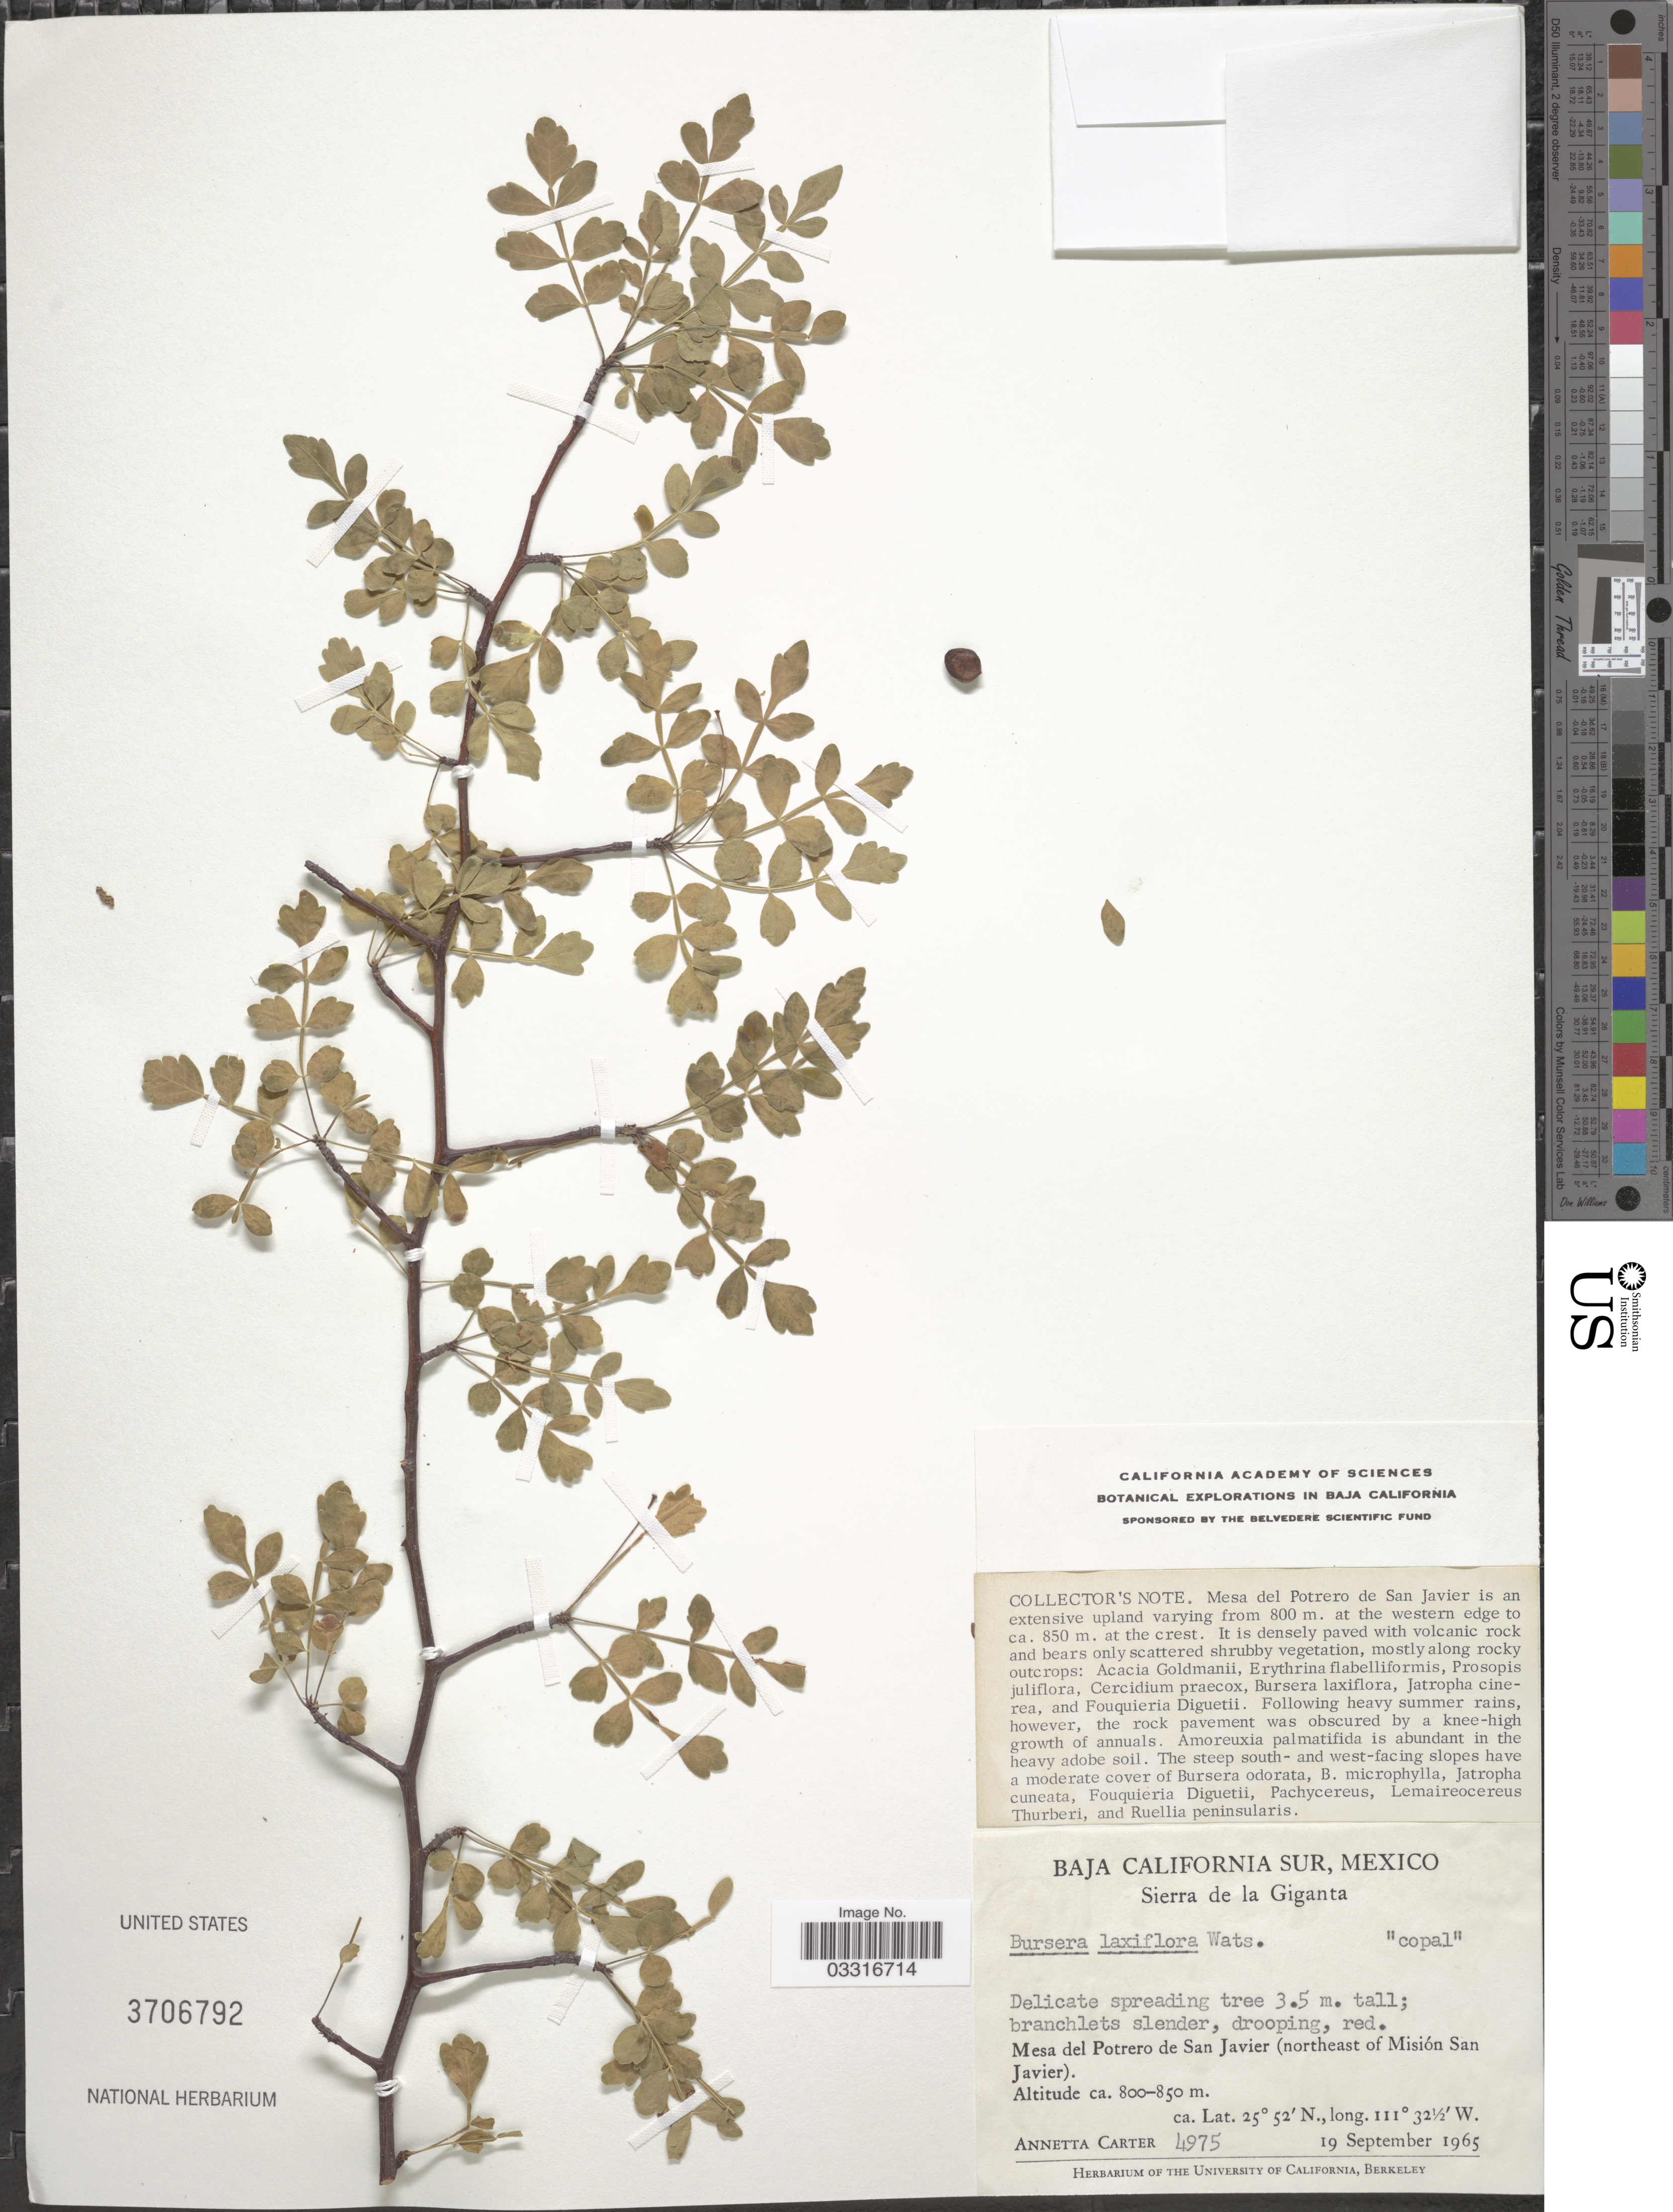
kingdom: Plantae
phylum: Tracheophyta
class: Magnoliopsida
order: Sapindales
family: Burseraceae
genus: Bursera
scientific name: Bursera laxiflora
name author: S. Watson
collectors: A. Carter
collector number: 4975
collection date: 1965-09-19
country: Mexico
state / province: Baja California Sur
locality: Sierra de la Giganta, Mesa del Potrero de San Javier (northeast of Misión San Javier).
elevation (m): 800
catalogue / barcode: US 3706792